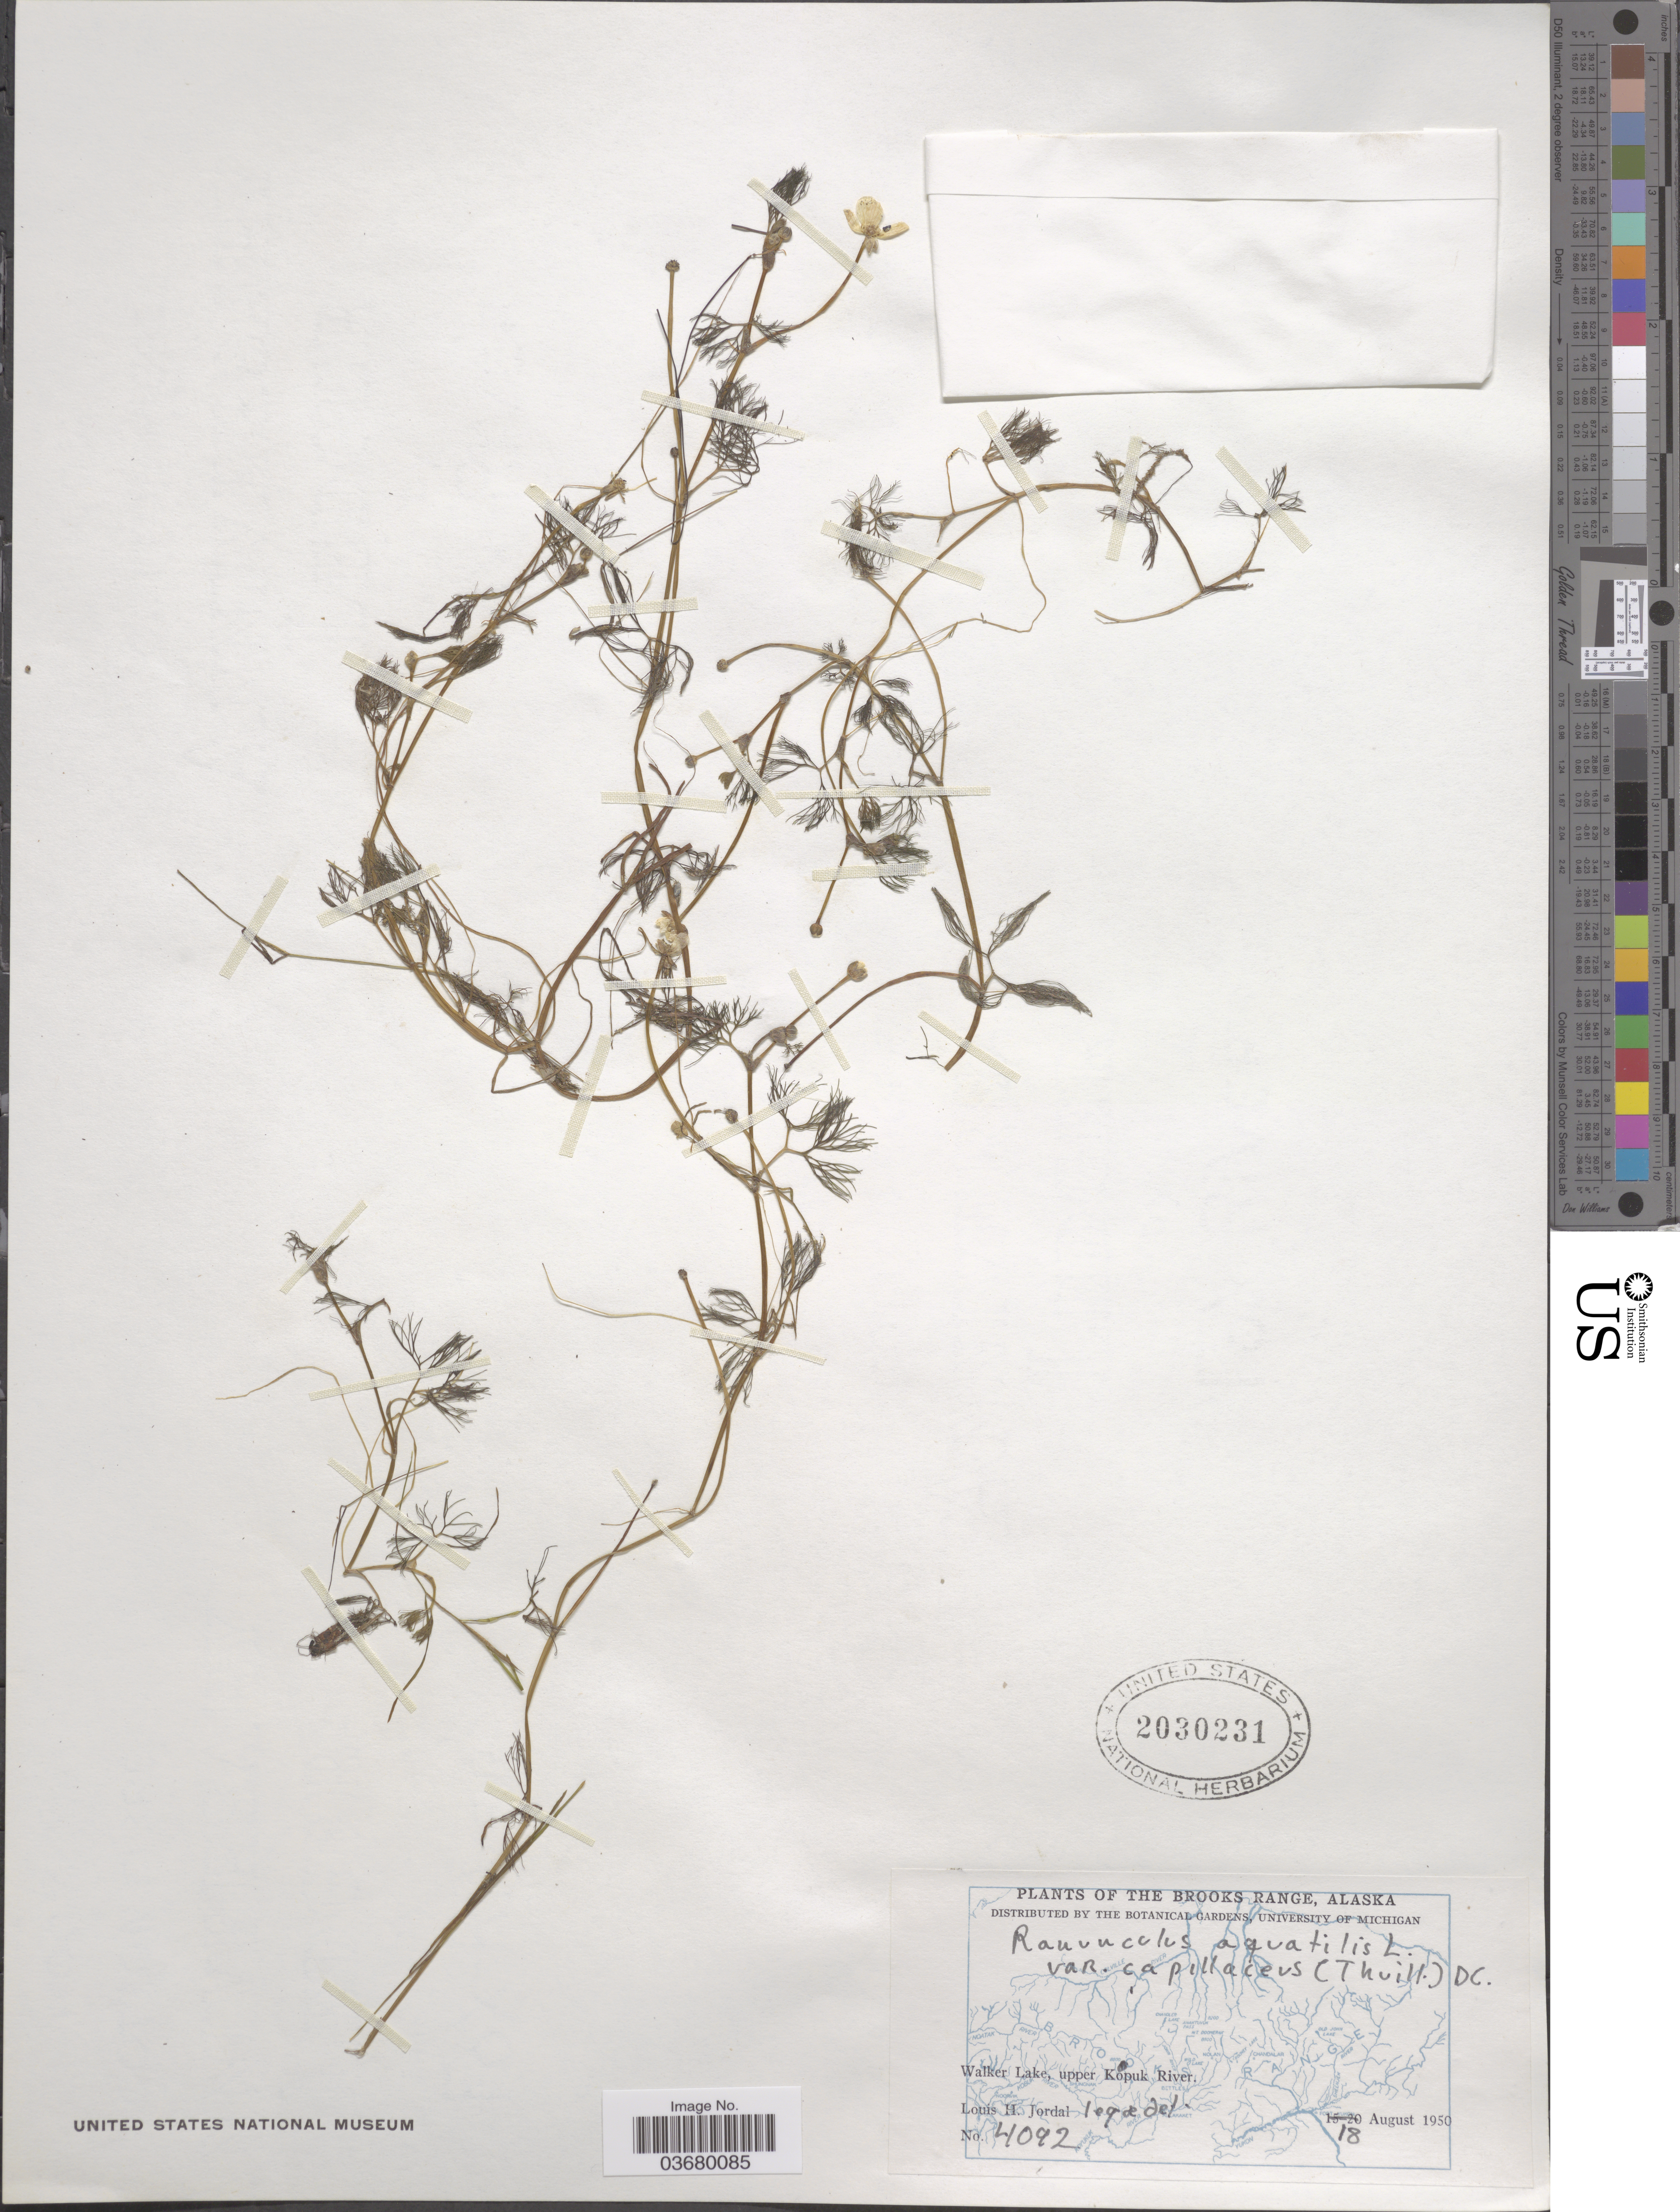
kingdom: Plantae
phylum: Tracheophyta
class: Magnoliopsida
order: Ranunculales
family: Ranunculaceae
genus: Ranunculus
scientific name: Ranunculus trichophyllus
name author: Chaix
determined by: Strong, Mark T., (BOT), Smithsonian Institution - National Museum of Natural History (UNITED STATES)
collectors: L. Jordal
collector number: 4092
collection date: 1950-08-18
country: United States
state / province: Alaska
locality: The Brooks Range. Walker Lake, upper Kopuk River.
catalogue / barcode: US 2030231